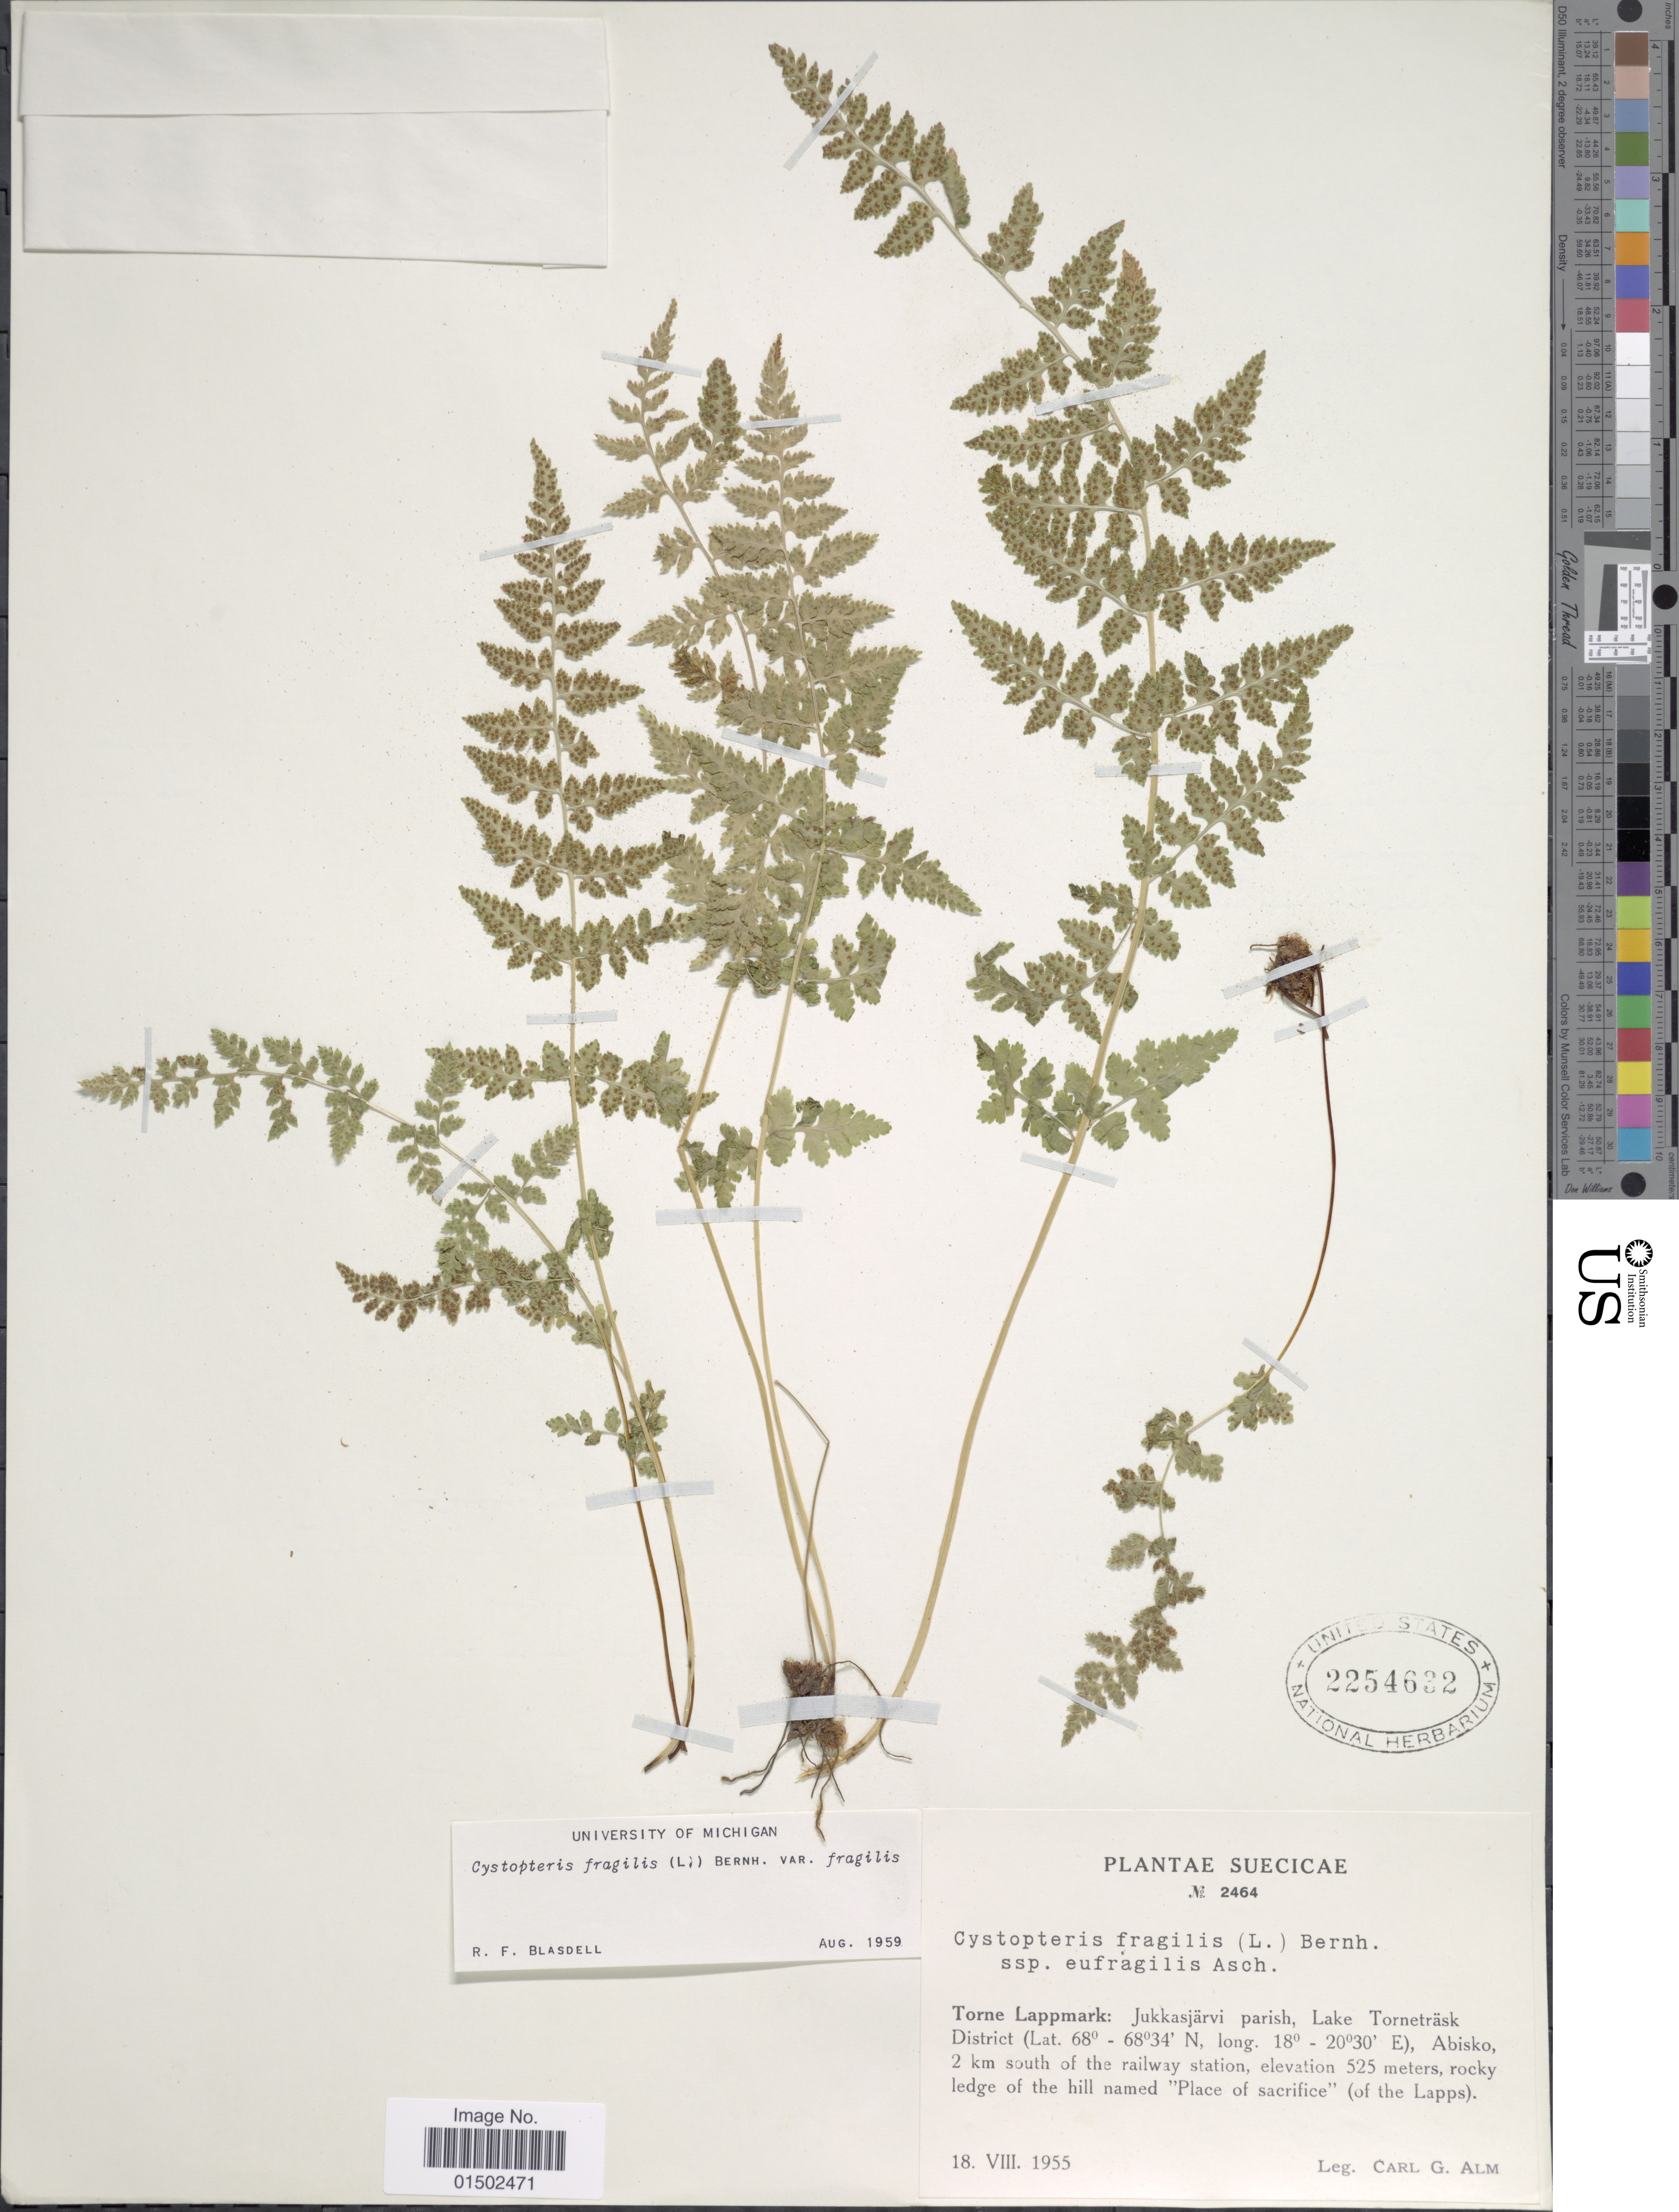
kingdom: Plantae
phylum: Tracheophyta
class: Polypodiopsida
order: Polypodiales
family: Cystopteridaceae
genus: Cystopteris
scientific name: Cystopteris fragilis var. fragilis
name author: (L.) Bernh.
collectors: C. G. Alm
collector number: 2464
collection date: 1955-08-18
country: Sweden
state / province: Norrbotten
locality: Torne Lappmark: Jukkasjarvi parish, Lake Tornetrask District, Abisko, 2 km south of the railway station, rocky ledge of the hill named "Place of sacrifice" (of the Lapps).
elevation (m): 525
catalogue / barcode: US 2254632